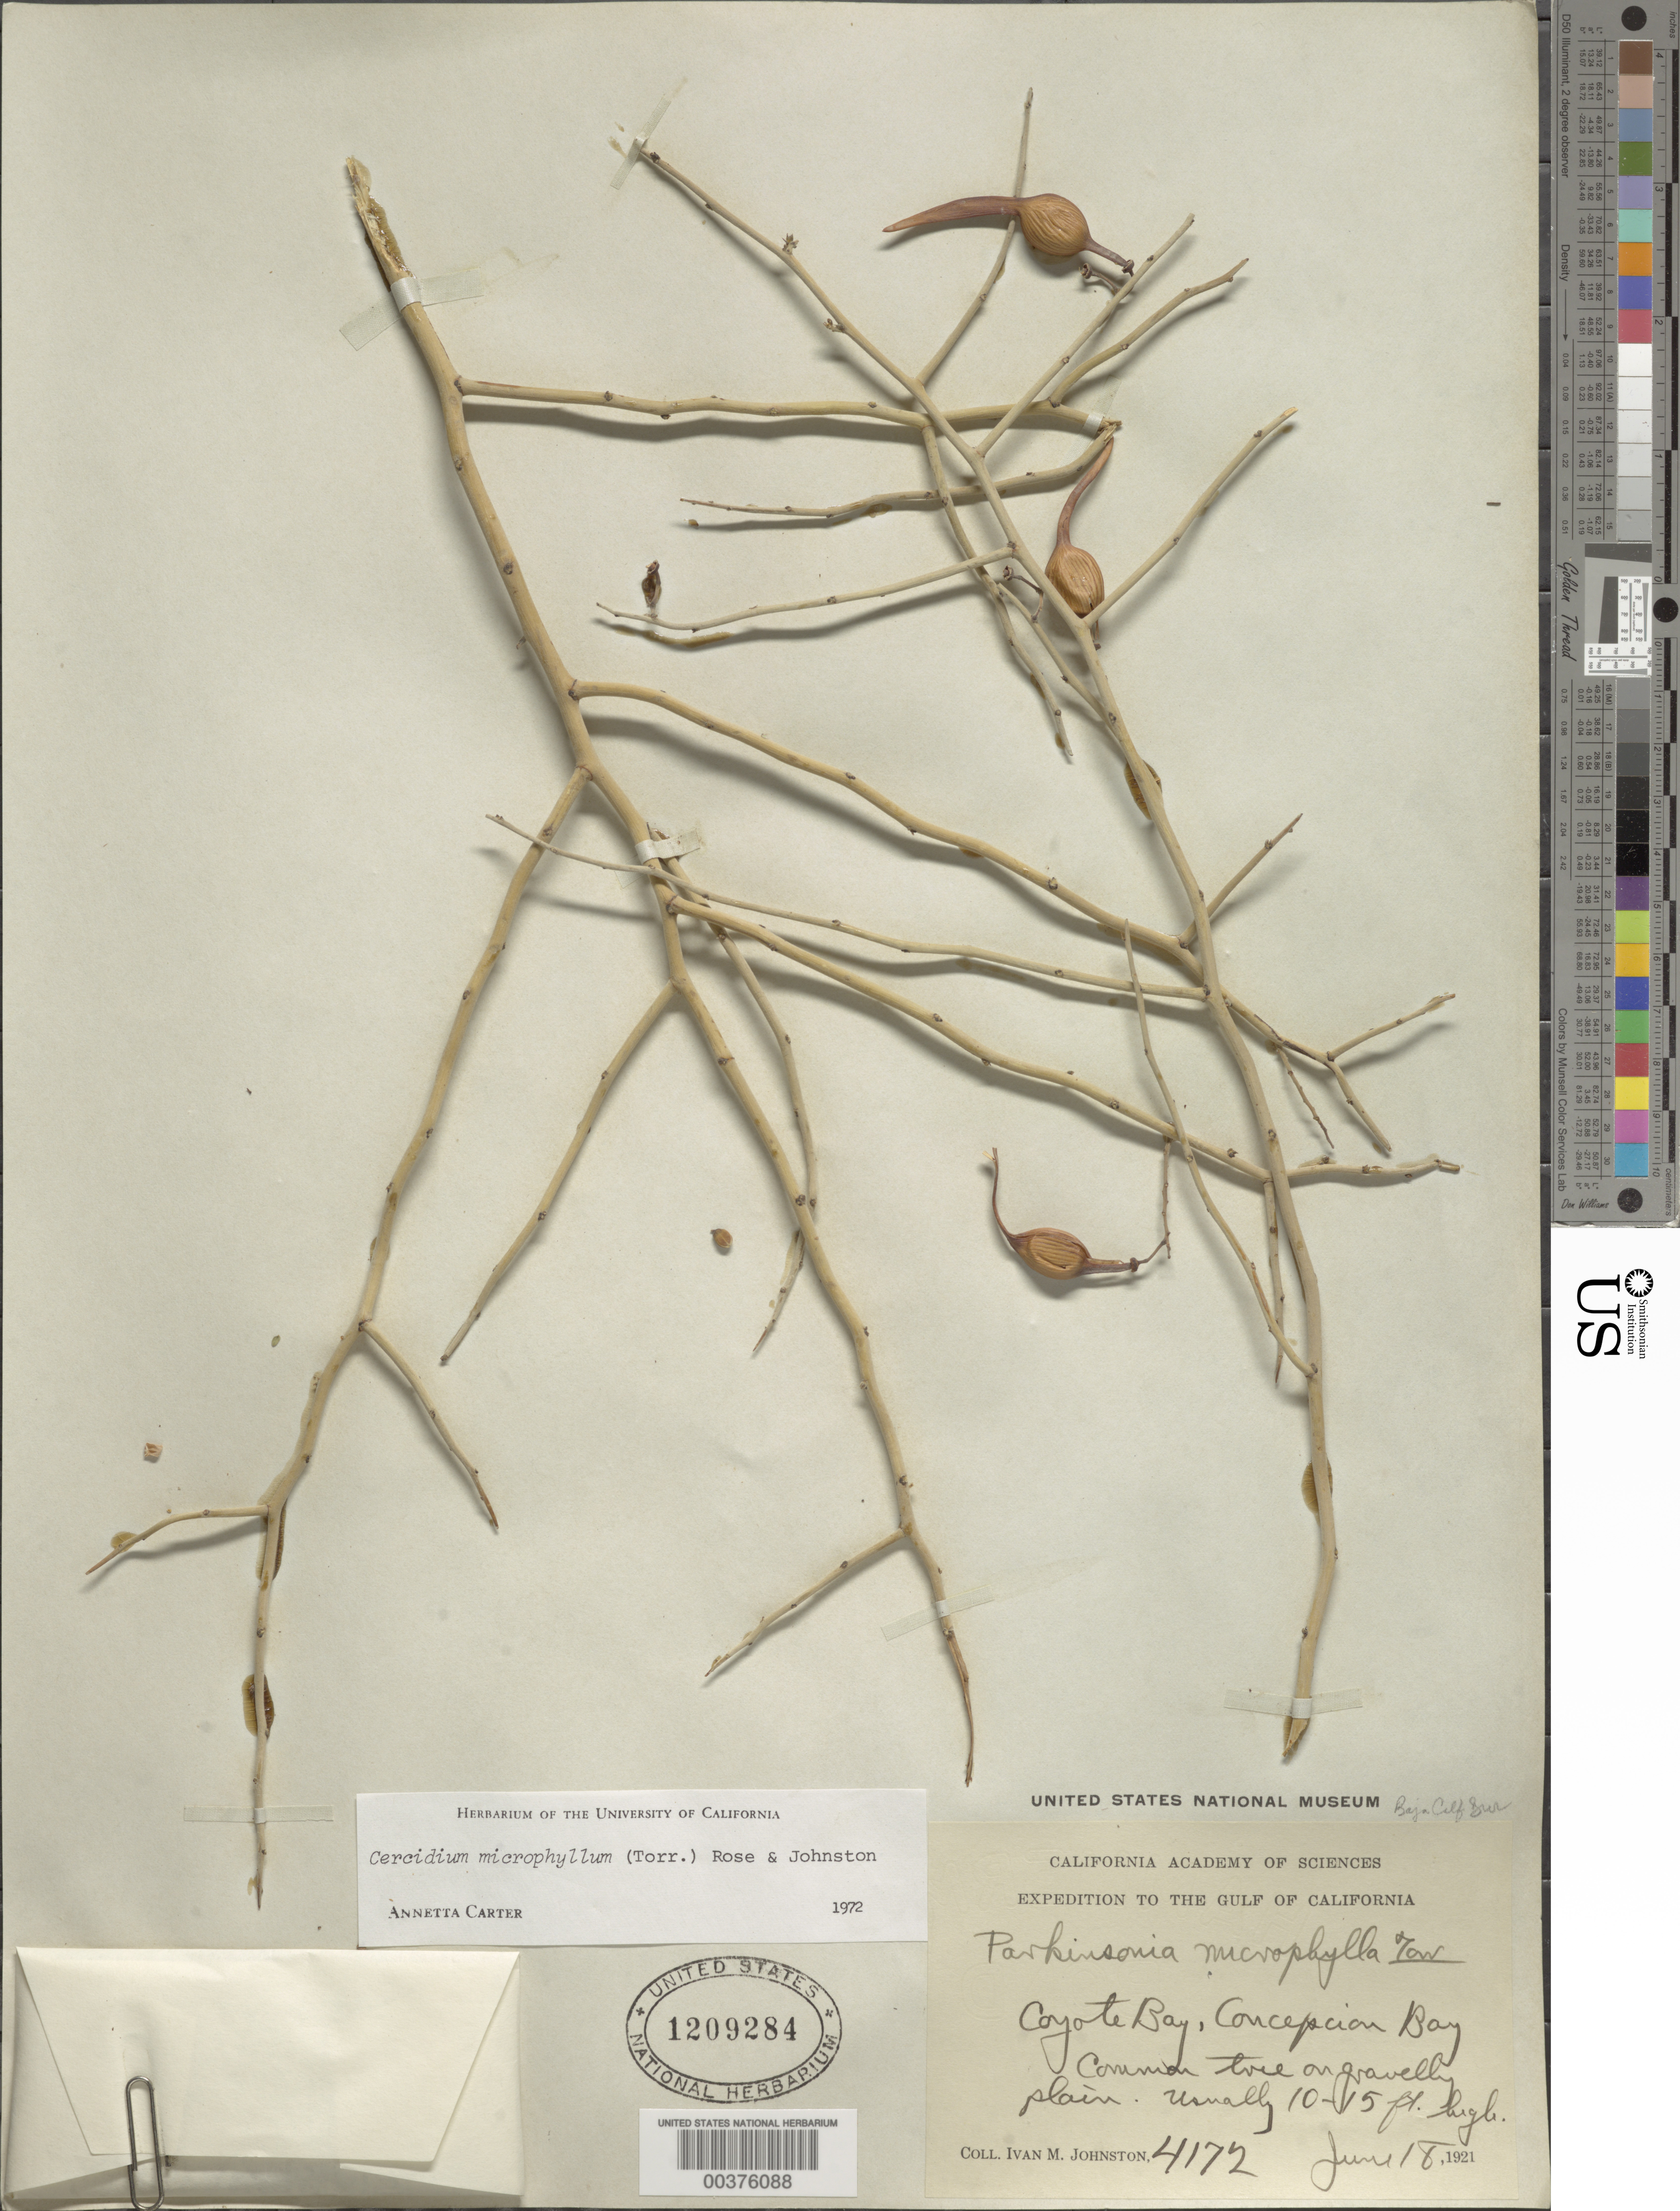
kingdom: Plantae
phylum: Tracheophyta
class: Magnoliopsida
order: Fabales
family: Fabaceae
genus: Parkinsonia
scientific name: Parkinsonia microphylla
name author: Torr.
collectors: I.M. Johnston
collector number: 4172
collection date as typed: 18 Jun 1921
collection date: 1921-06-18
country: Mexico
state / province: Baja California Sur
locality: Coyote Bay, Concepcion Bay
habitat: Gravelly plain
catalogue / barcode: US 1209284